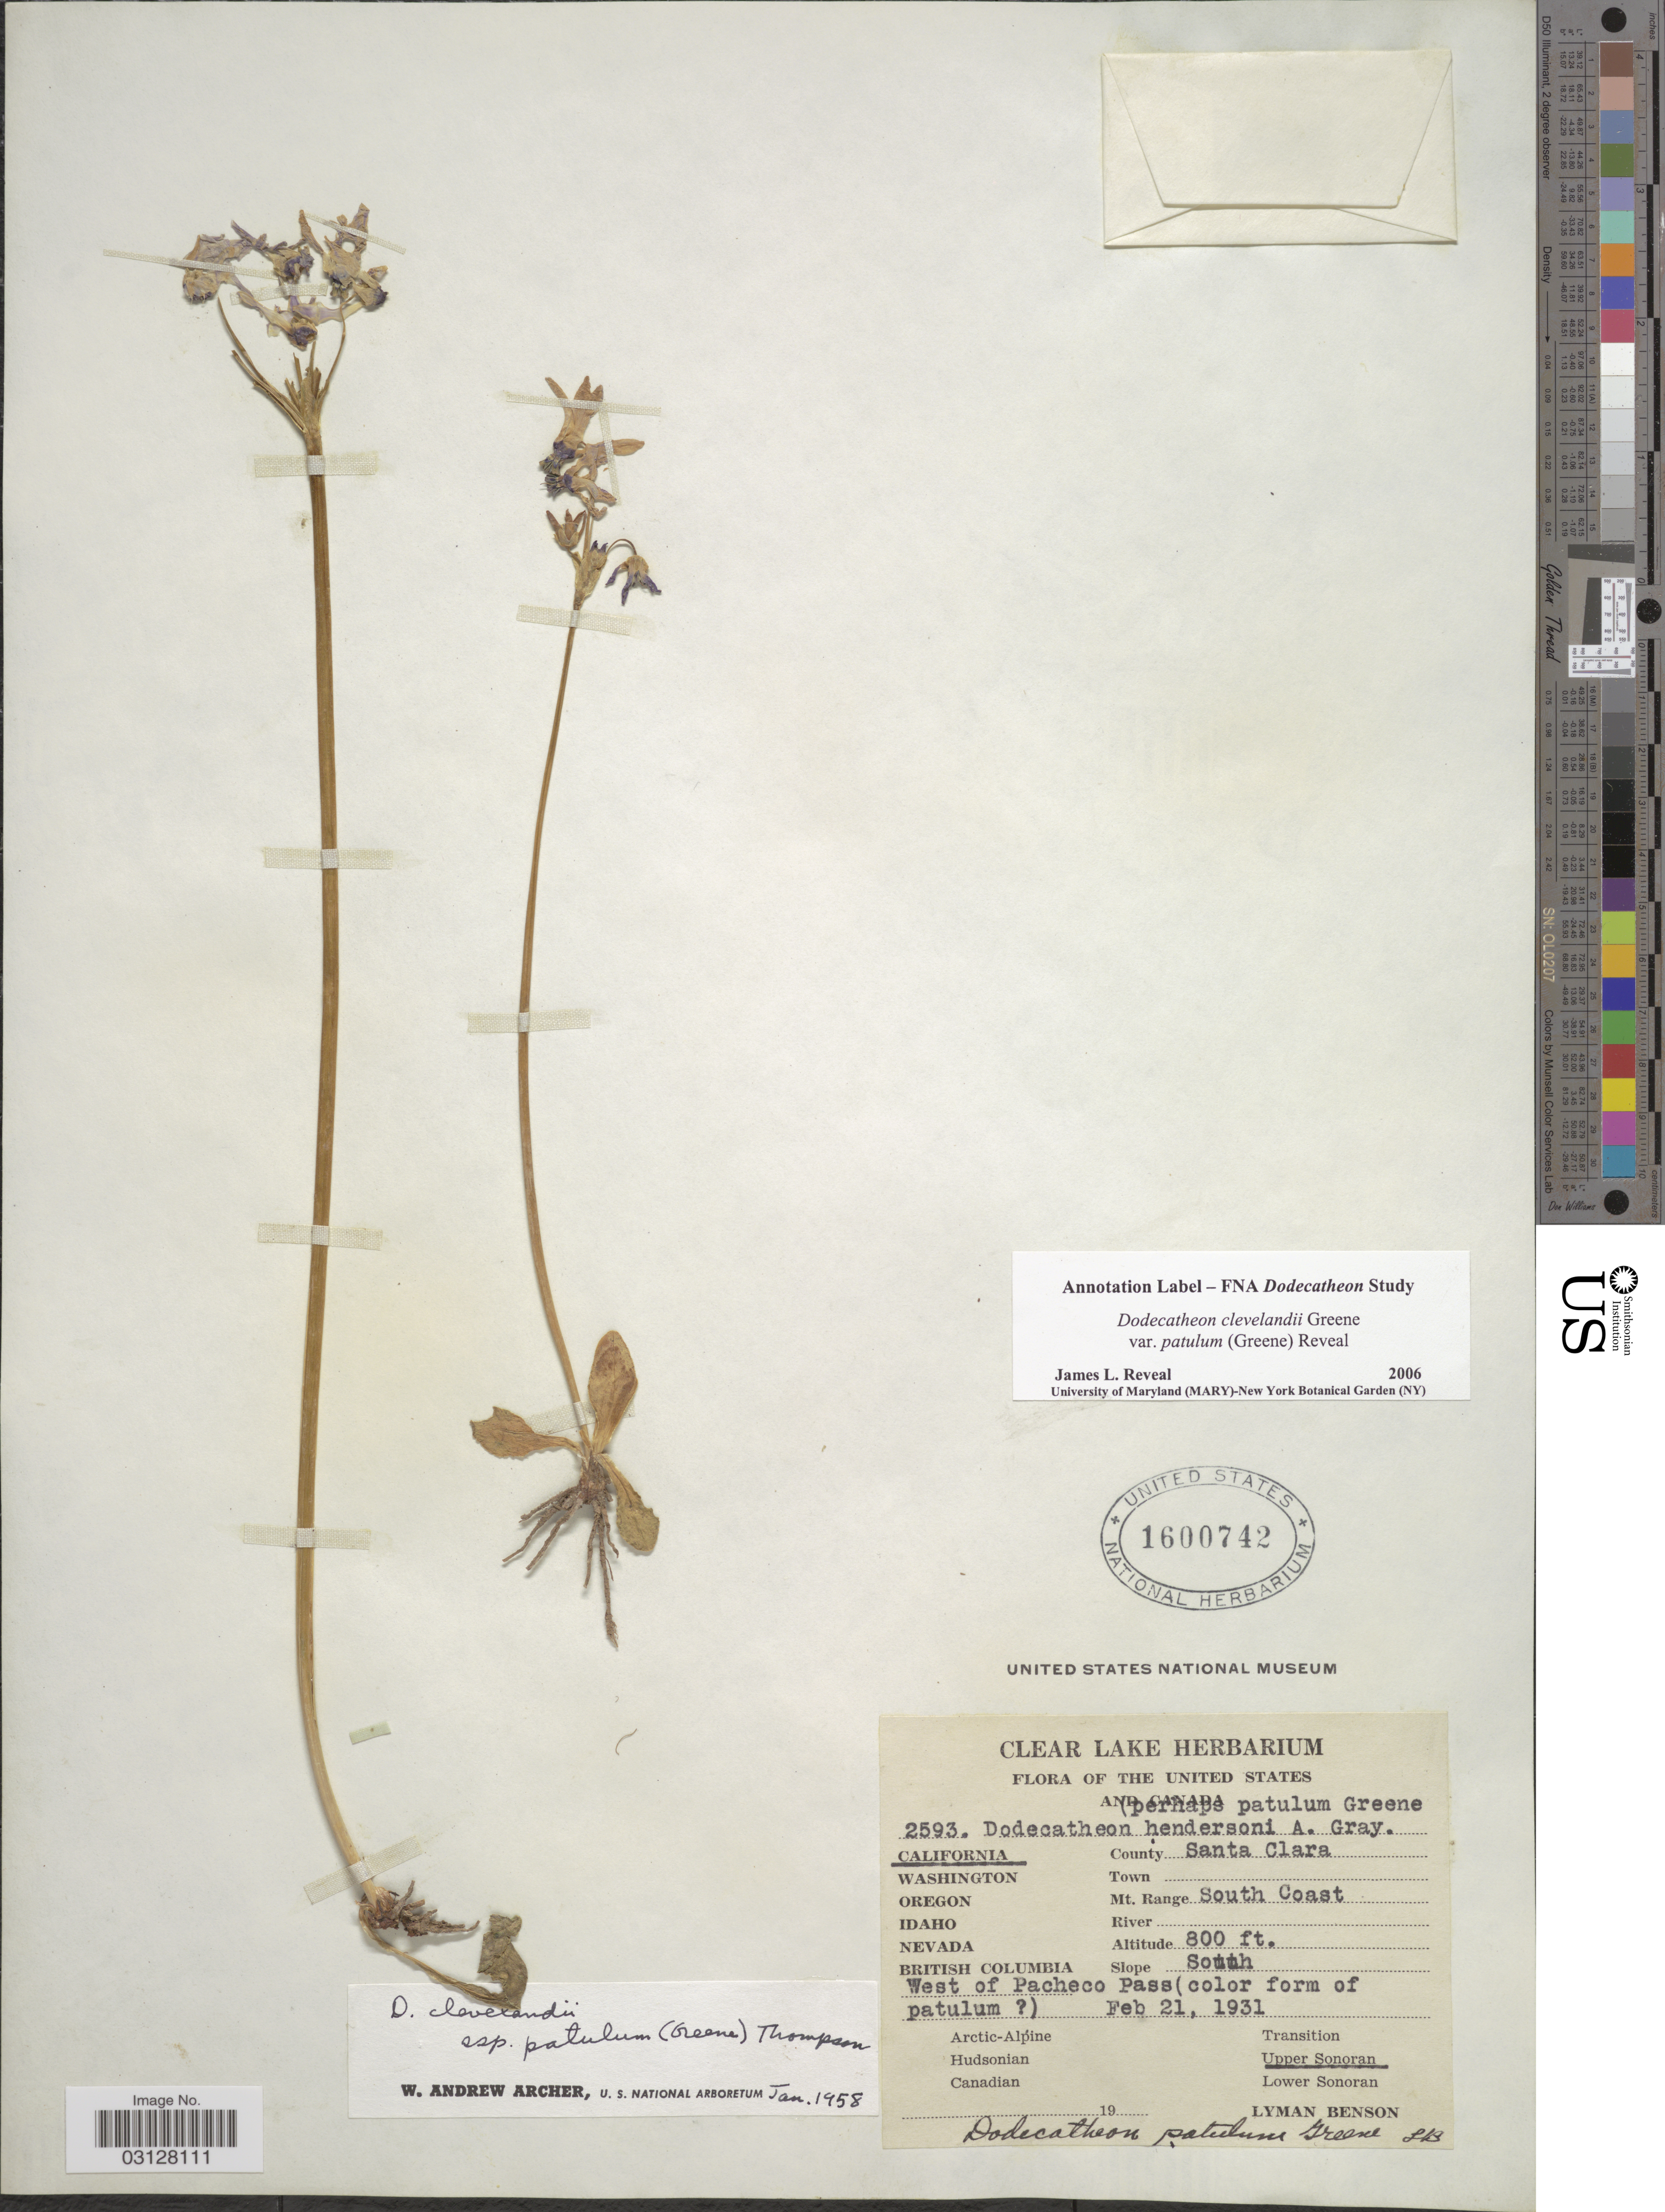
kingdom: Plantae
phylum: Tracheophyta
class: Magnoliopsida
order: Ericales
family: Primulaceae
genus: Dodecatheon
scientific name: Dodecatheon clevelandii var. patulum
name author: (Kuntze) Reveal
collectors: L. D. Benson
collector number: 2593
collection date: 1931-02-21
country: United States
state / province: California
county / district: Santa Clara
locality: County Santa Clara. Mt. Range South Coast. Slope South West of Pacheco Pass. Upper Sonoran.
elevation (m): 244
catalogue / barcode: US 1600742